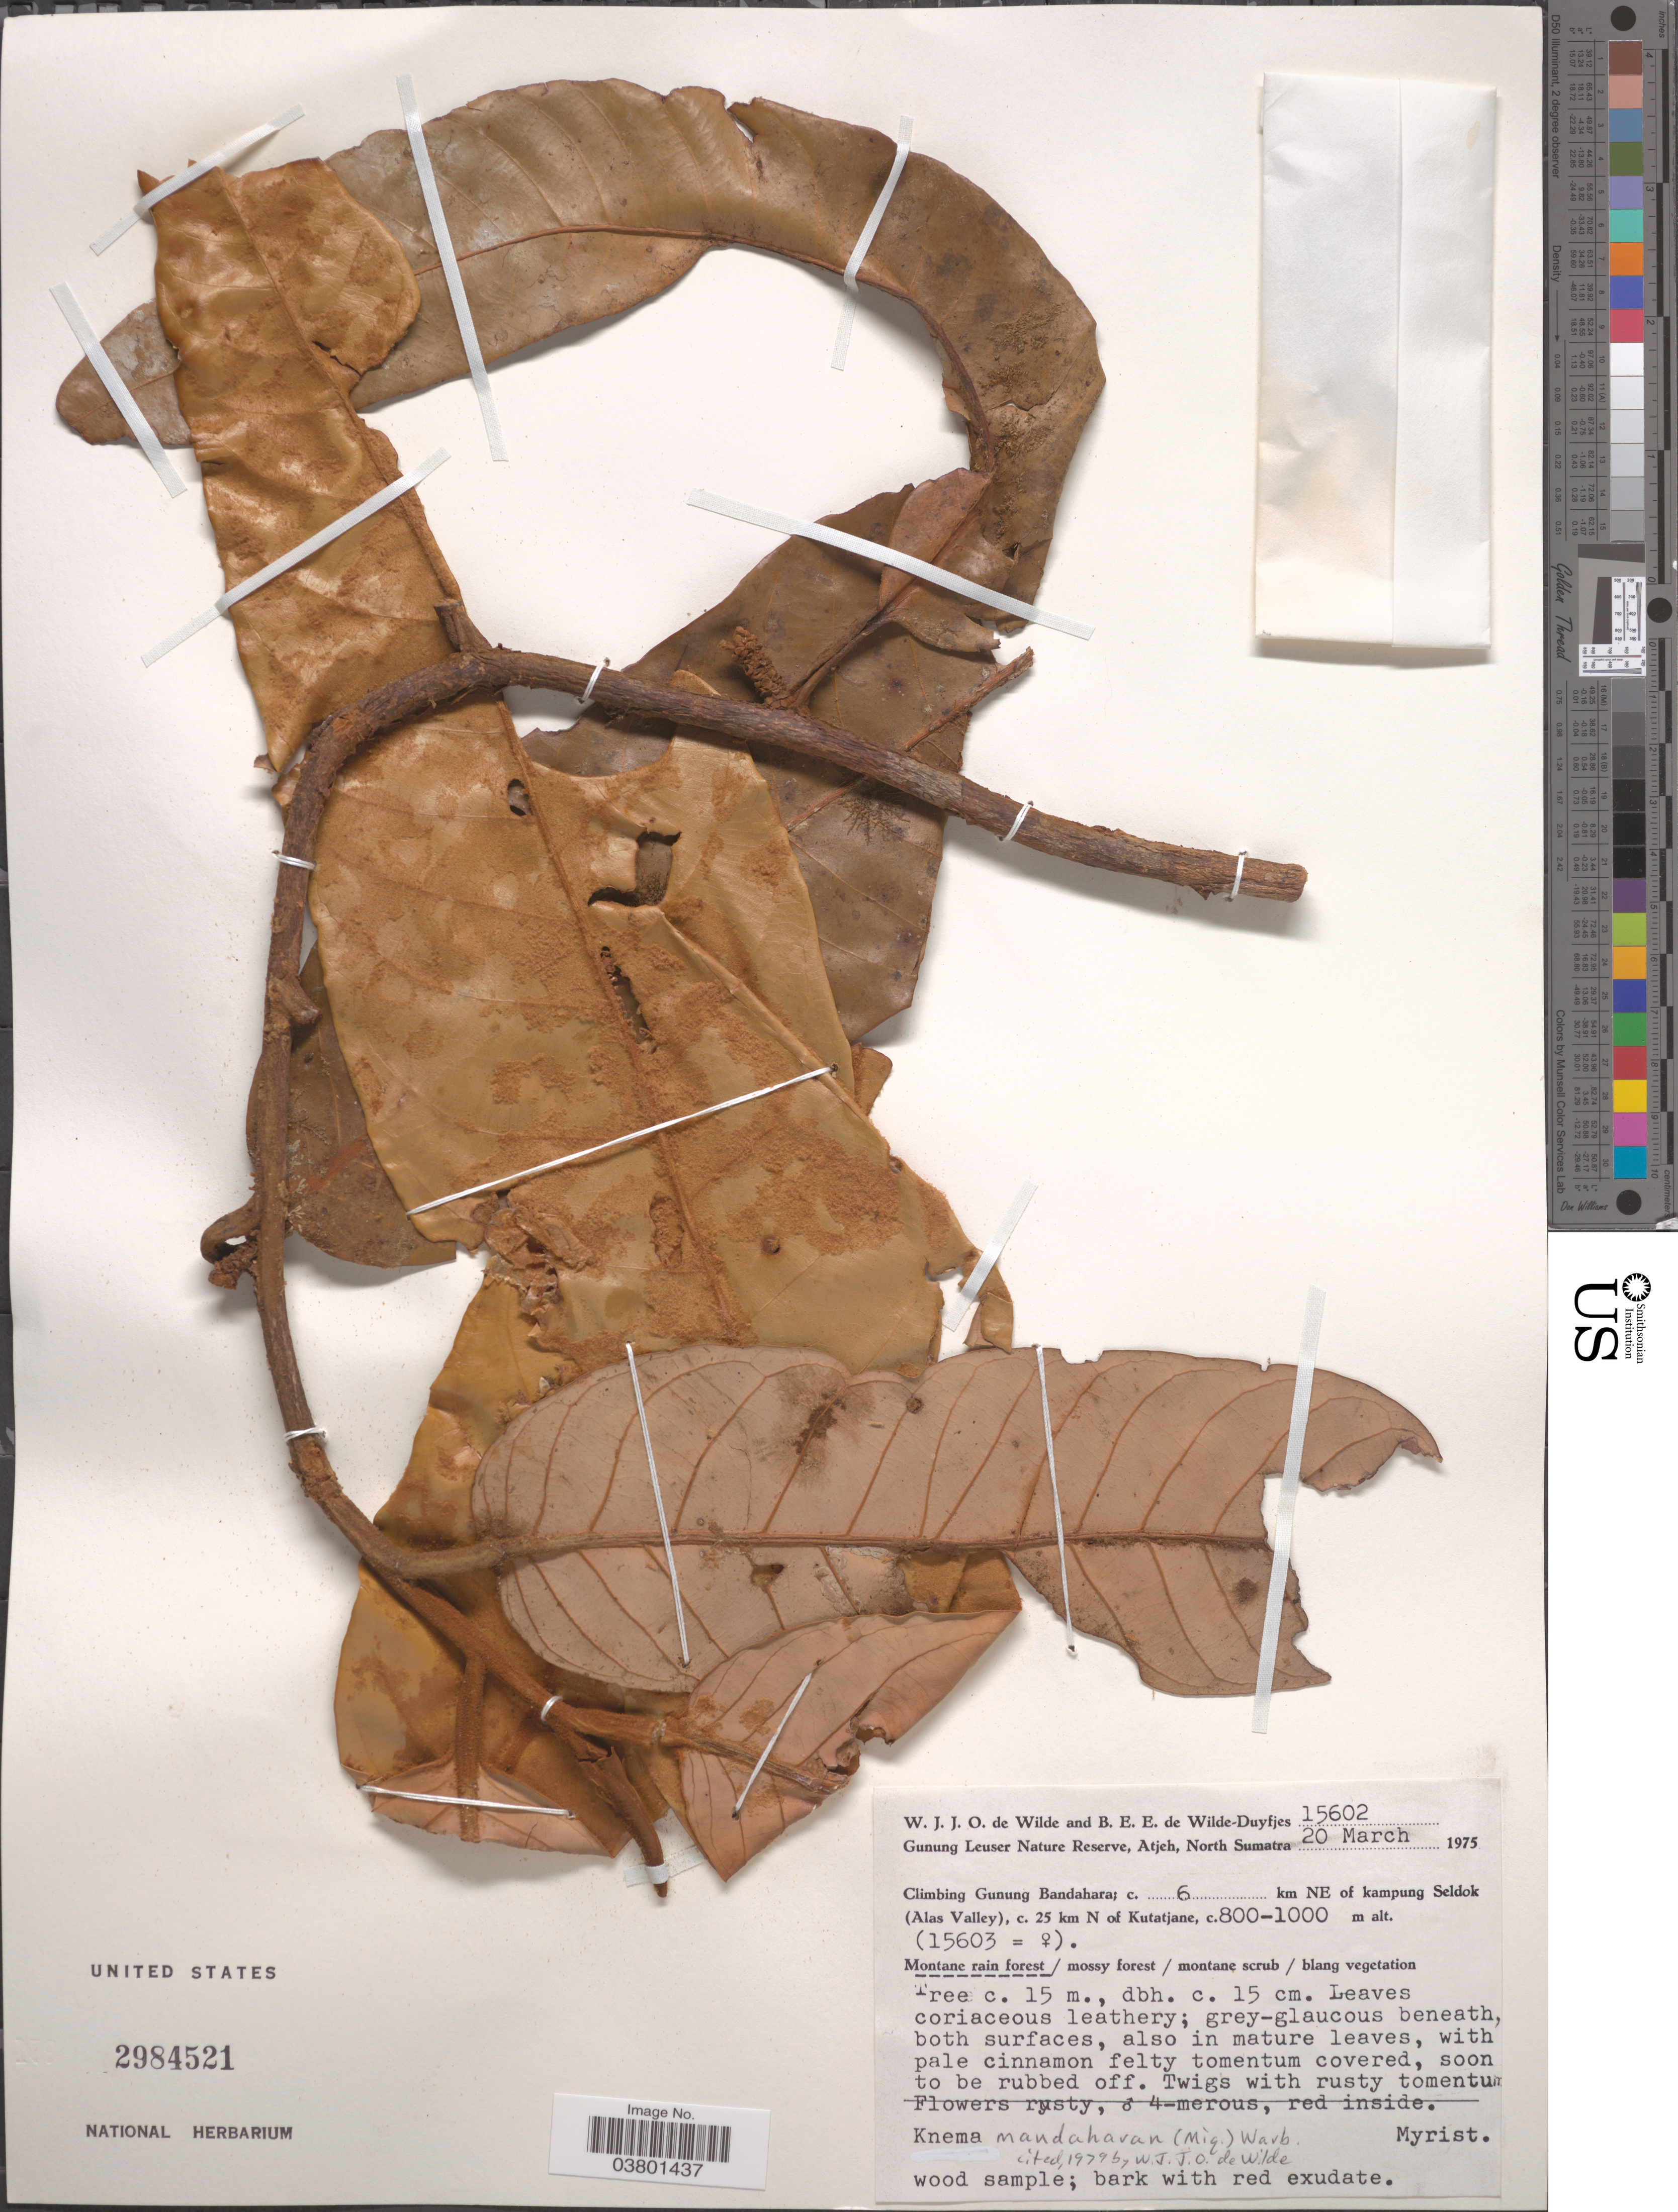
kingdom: Plantae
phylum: Tracheophyta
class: Magnoliopsida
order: Magnoliales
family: Myristicaceae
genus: Knema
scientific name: Knema mandaharan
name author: Warb.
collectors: W. J. de Wilde & B. E. de Wilde-Duyfjes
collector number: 15602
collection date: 1975-03-20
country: Indonesia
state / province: Sumatra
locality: Gunung Leuser Nature Reserve, Atjeh, North Sumatra. Climbing of Gunung Bandahara; c. 6 km NE of Kampung Seldok (Alas Valley), c. 25 km N of Kutatjane.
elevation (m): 800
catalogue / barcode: US 2984521